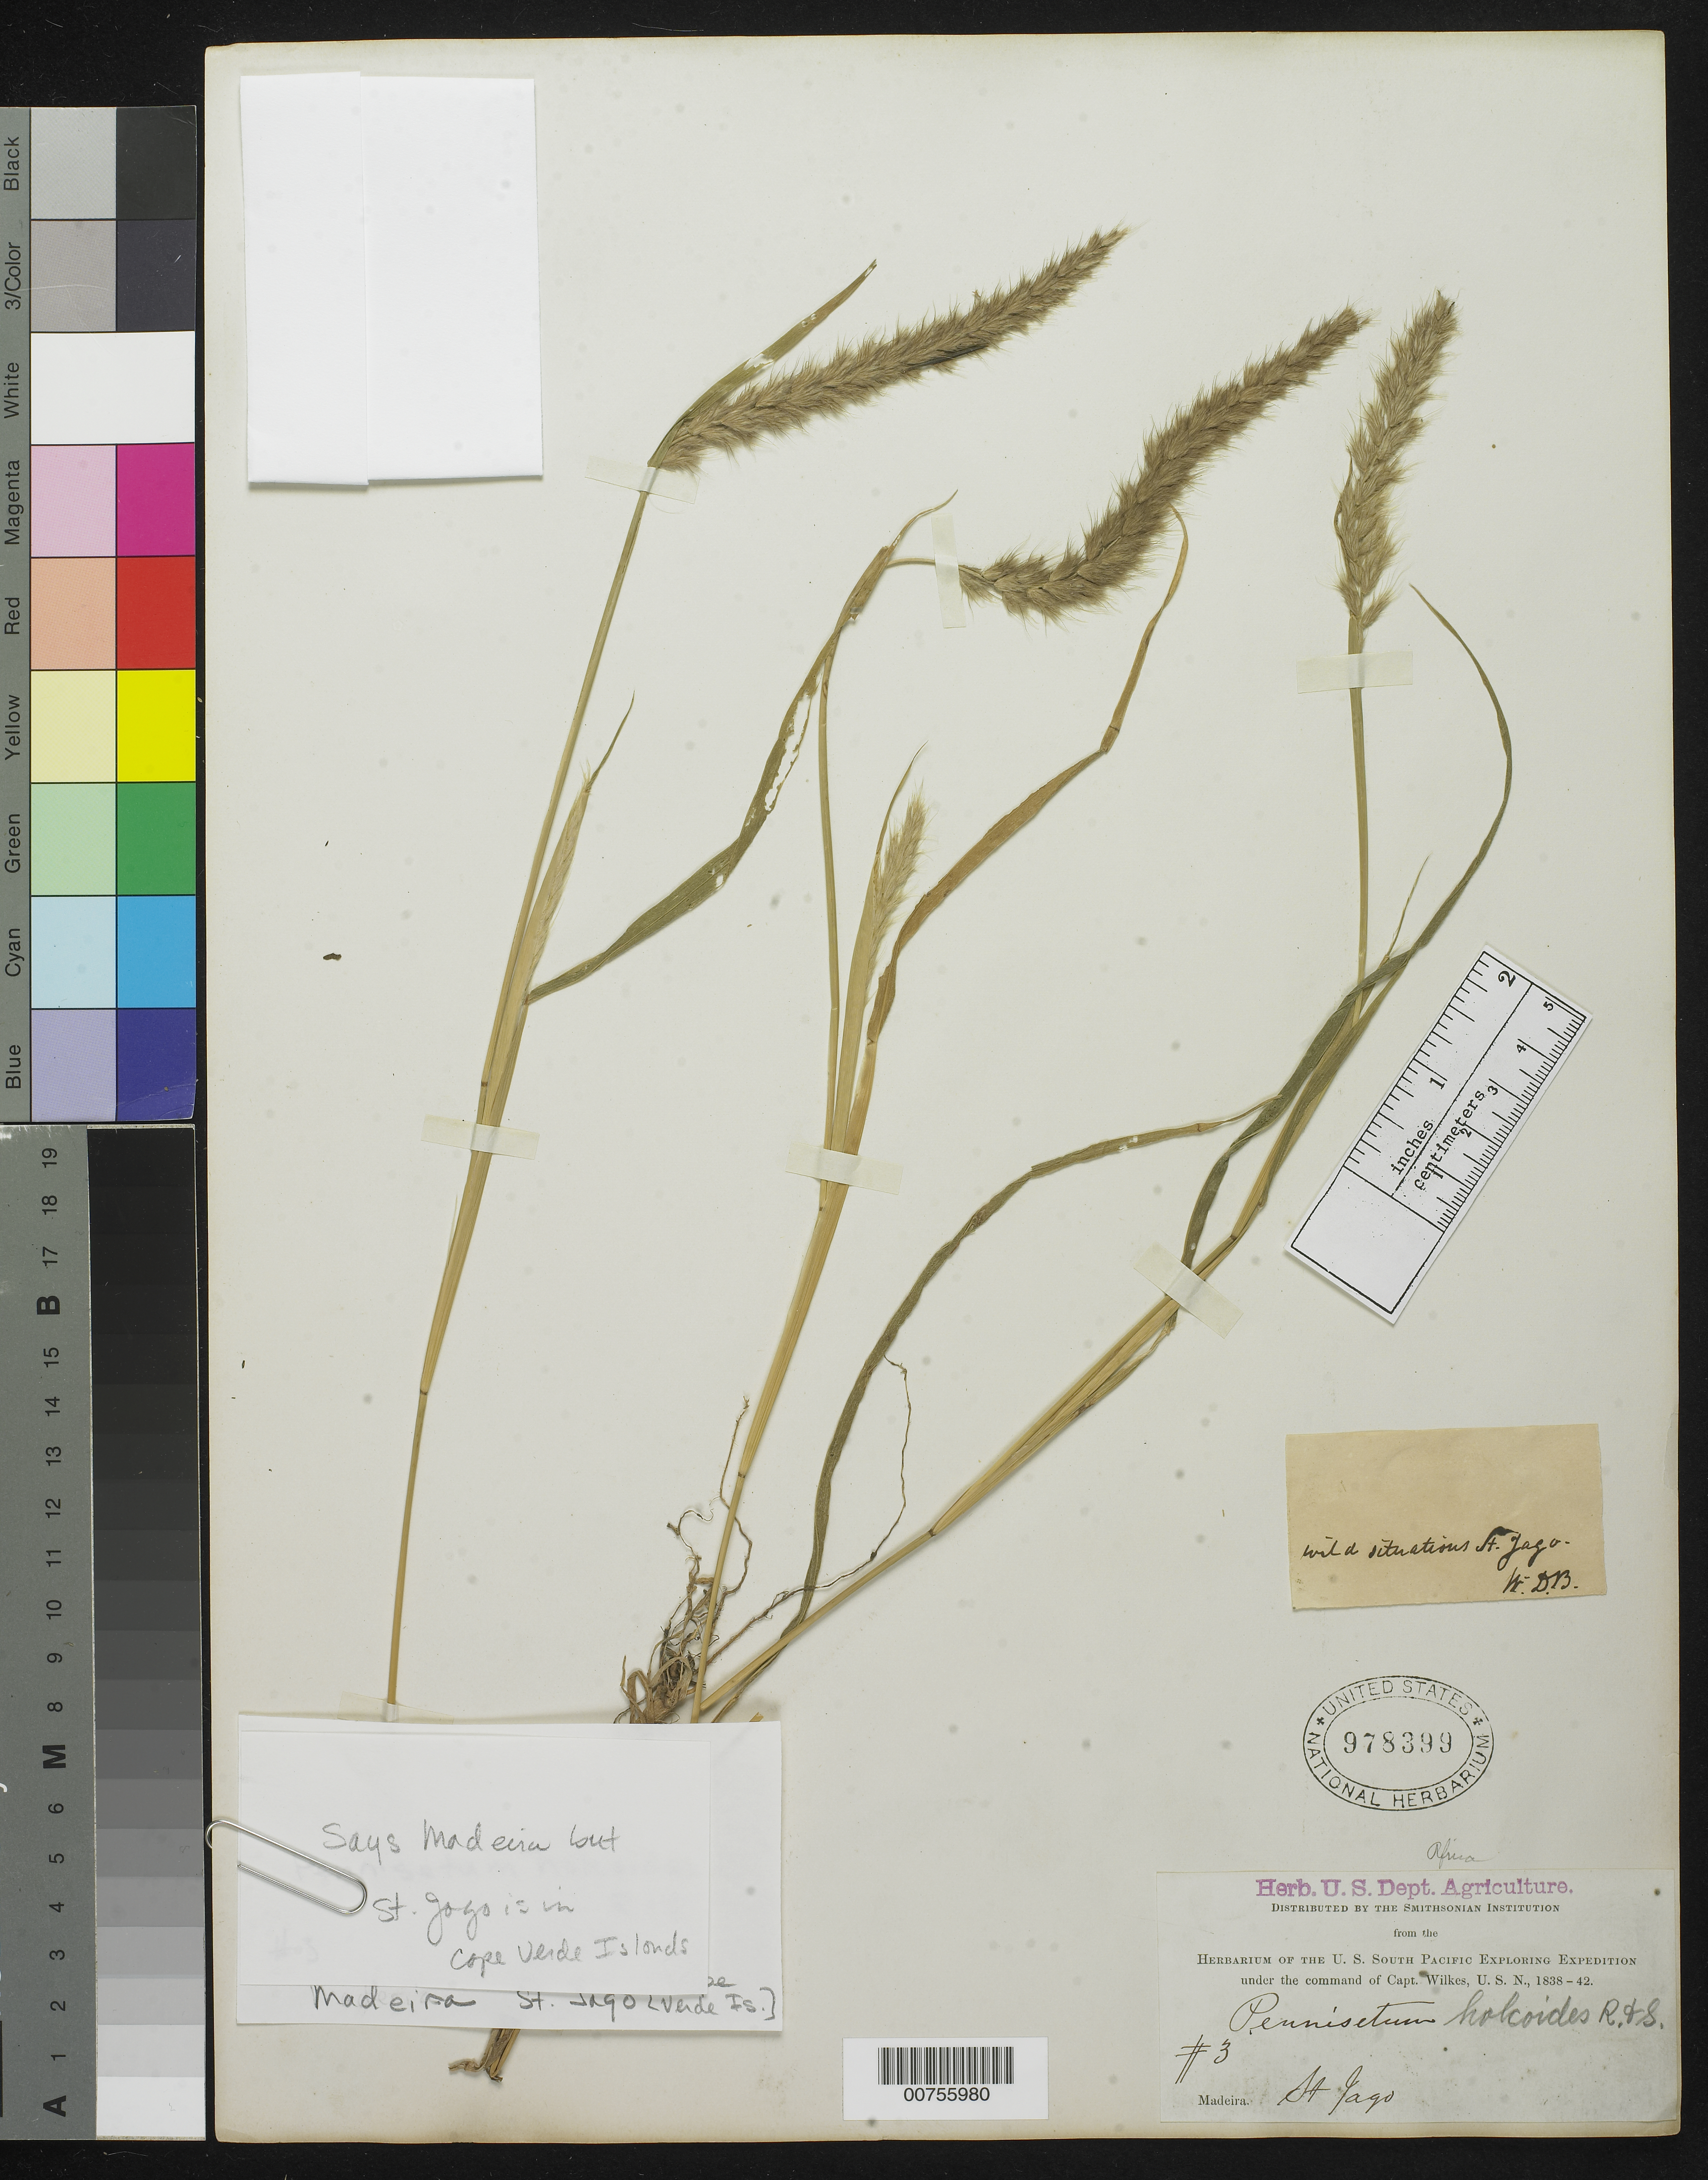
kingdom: Plantae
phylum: Tracheophyta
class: Liliopsida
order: Poales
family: Poaceae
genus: Pennisetum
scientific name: Pennisetum holcoides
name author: (Roxb.) Schult.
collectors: Wilkes Explor. Exped.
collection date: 1838/1842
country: Cape Verde Islands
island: Cape Verde Is.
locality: St. Jago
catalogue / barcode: US 978399